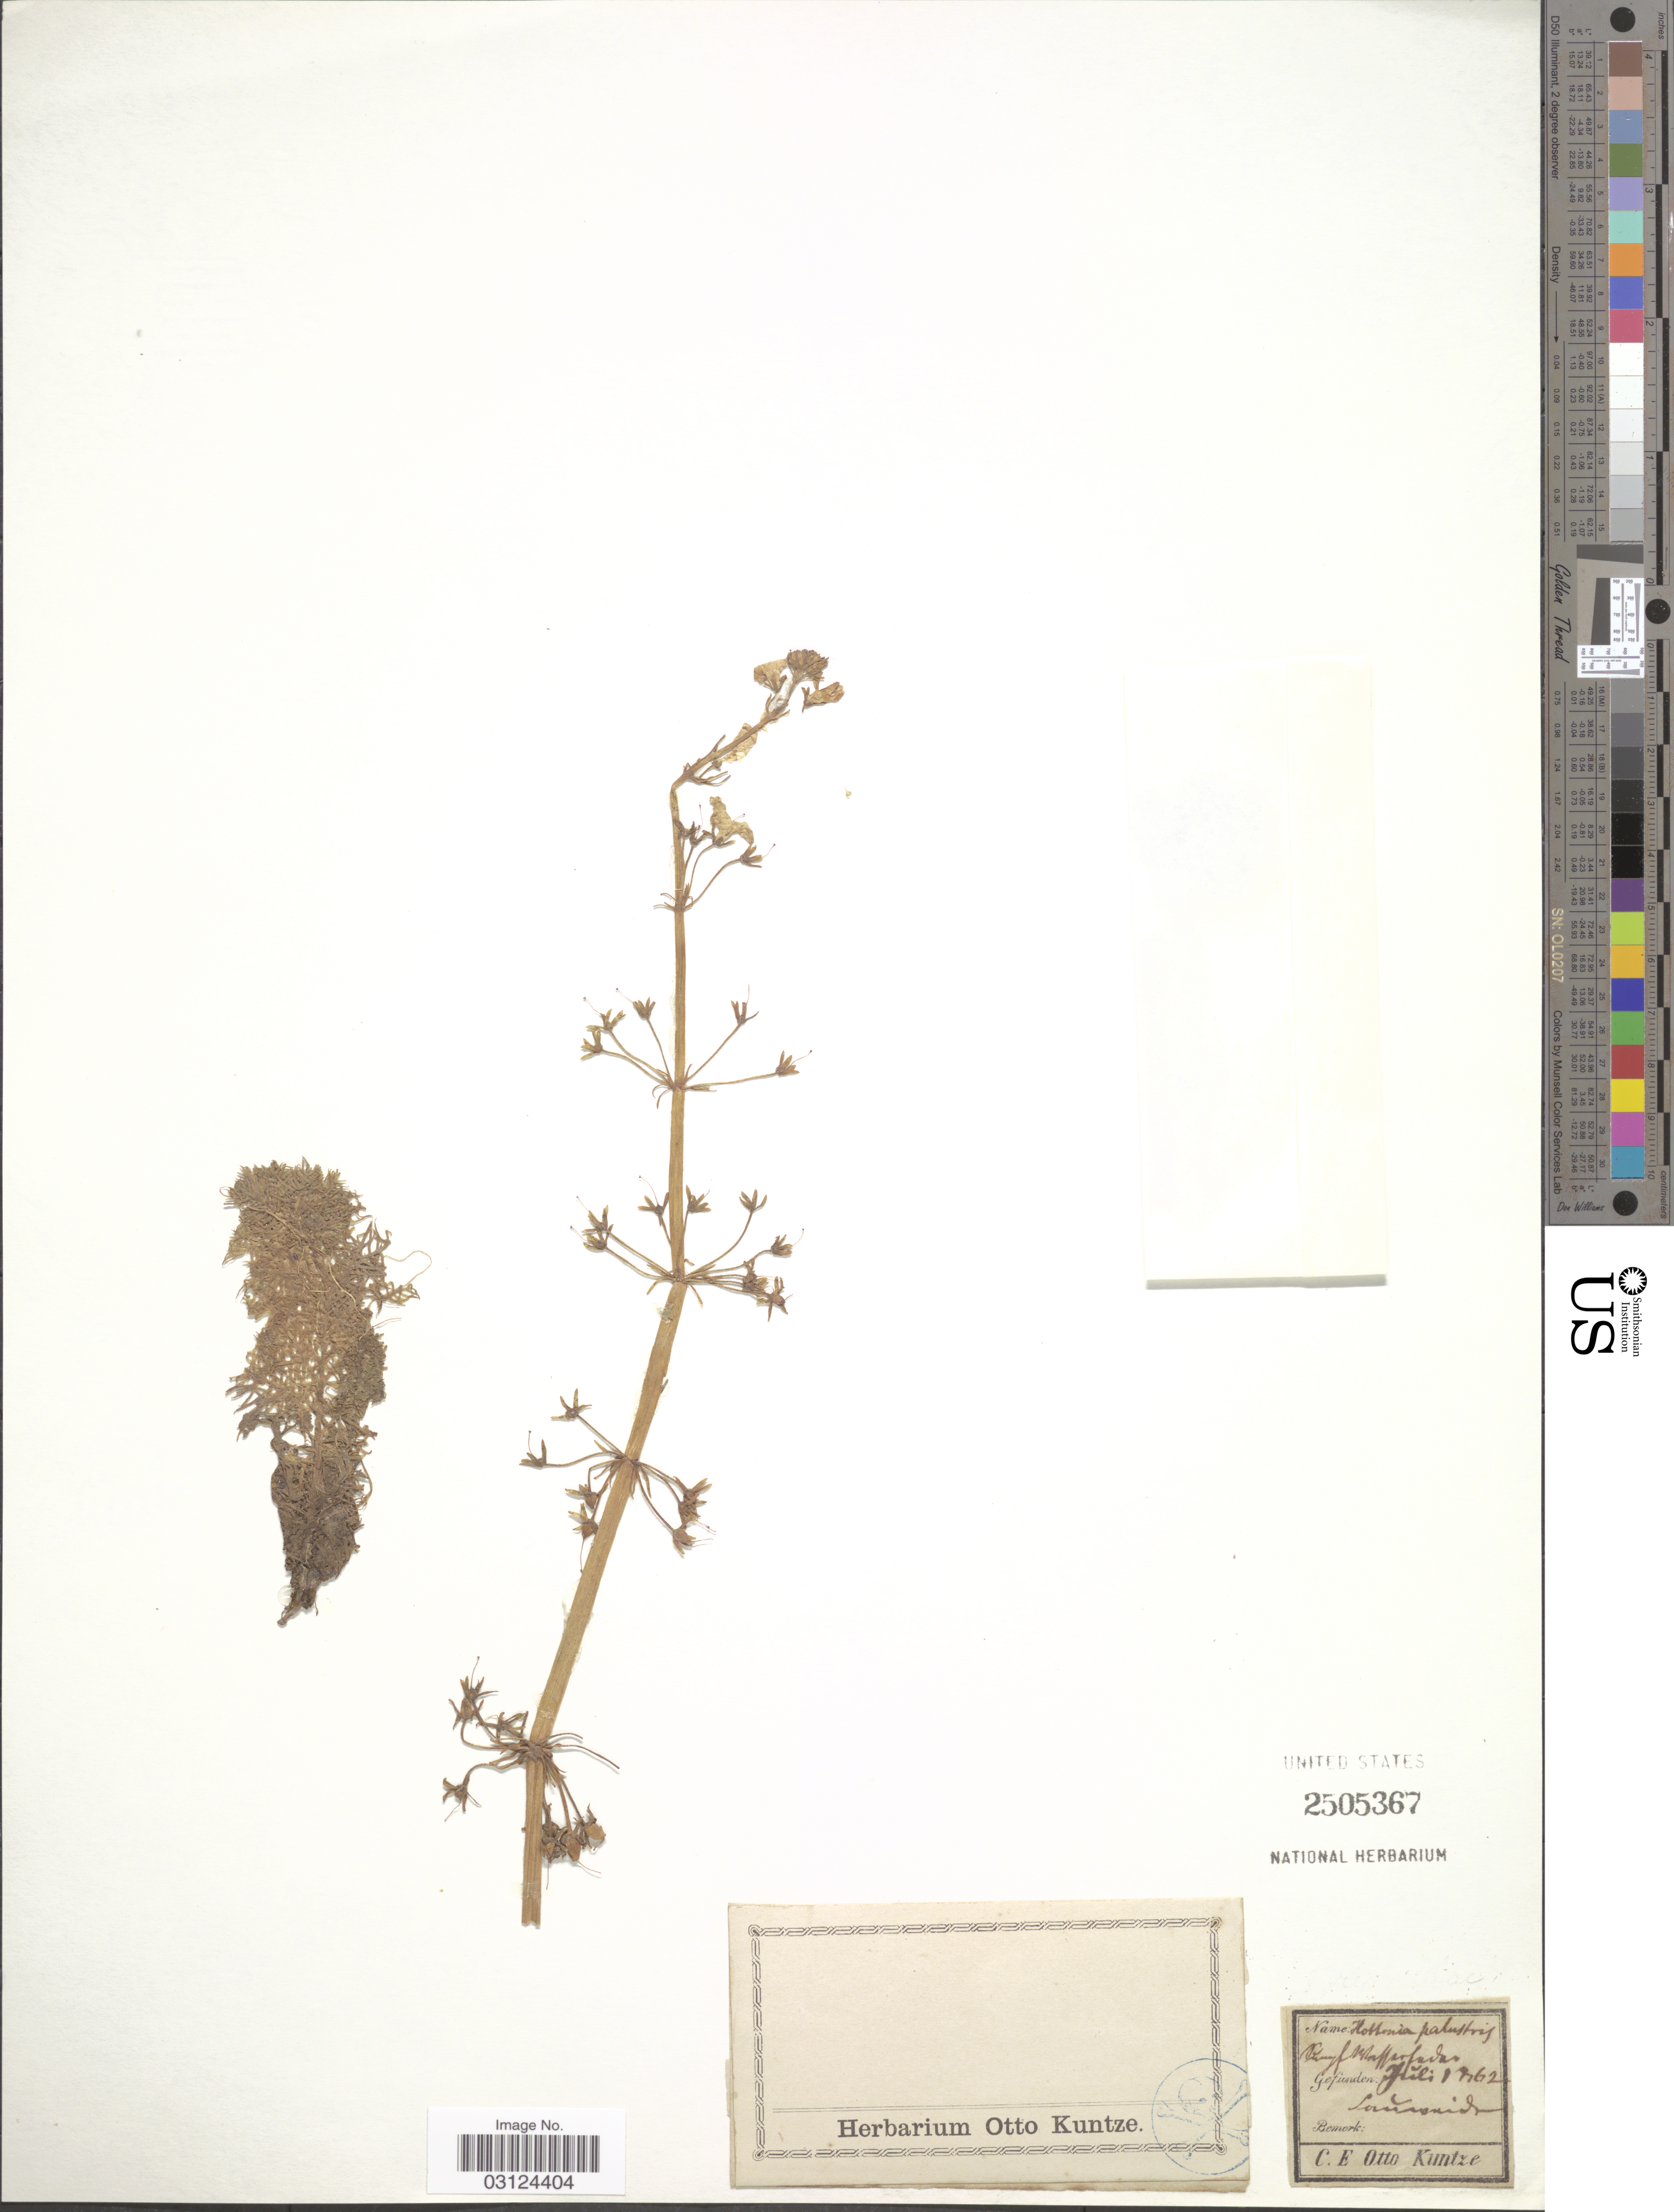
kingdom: Plantae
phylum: Tracheophyta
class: Magnoliopsida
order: Ericales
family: Primulaceae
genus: Hottonia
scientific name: Hottonia palustris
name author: L.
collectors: C.E.O. Kuntze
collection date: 1862-07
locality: Lanoudes. [interpreted]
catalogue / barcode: US 2505367